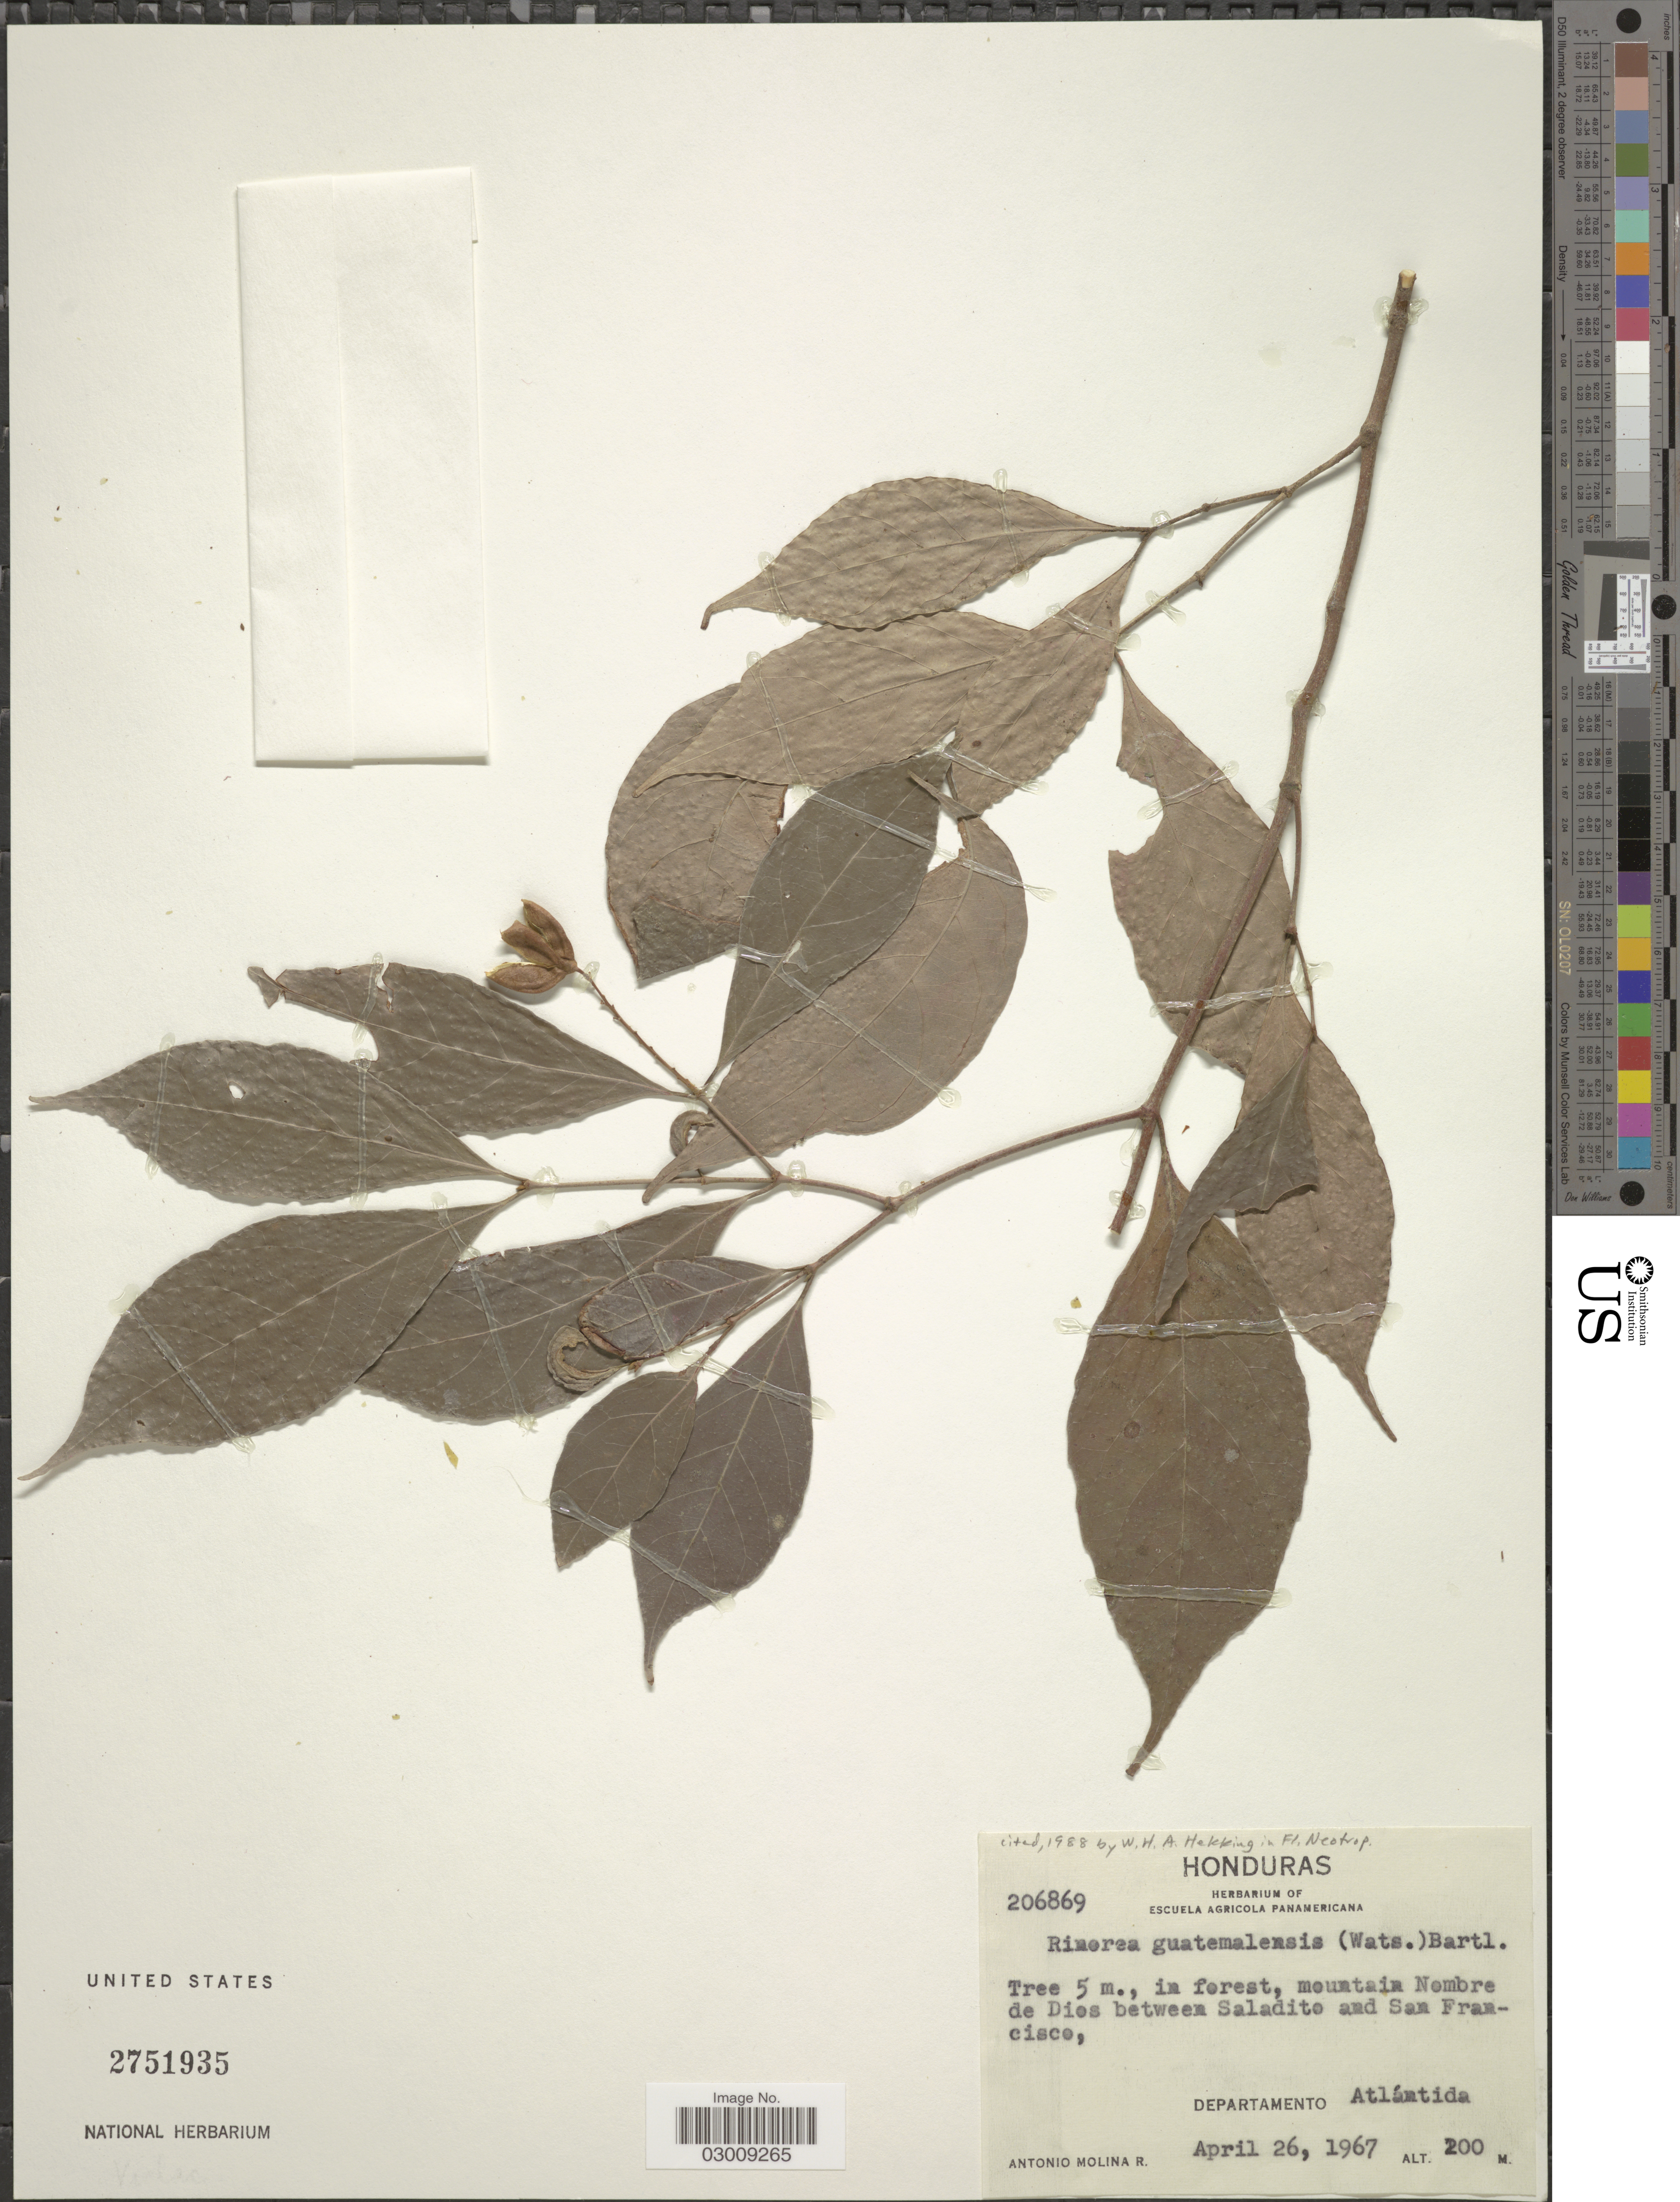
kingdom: Plantae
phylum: Tracheophyta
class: Magnoliopsida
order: Malpighiales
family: Violaceae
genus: Rinorea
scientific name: Rinorea guatemalensis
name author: (S. Watson) Bartlett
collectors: A. Molina R.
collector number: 206869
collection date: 1967-04-26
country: Honduras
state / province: Atlántida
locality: Mountain Nombre de Dios between Saladito and San Francisco, Departamento Atlántida.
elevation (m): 200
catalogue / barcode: US 2751935